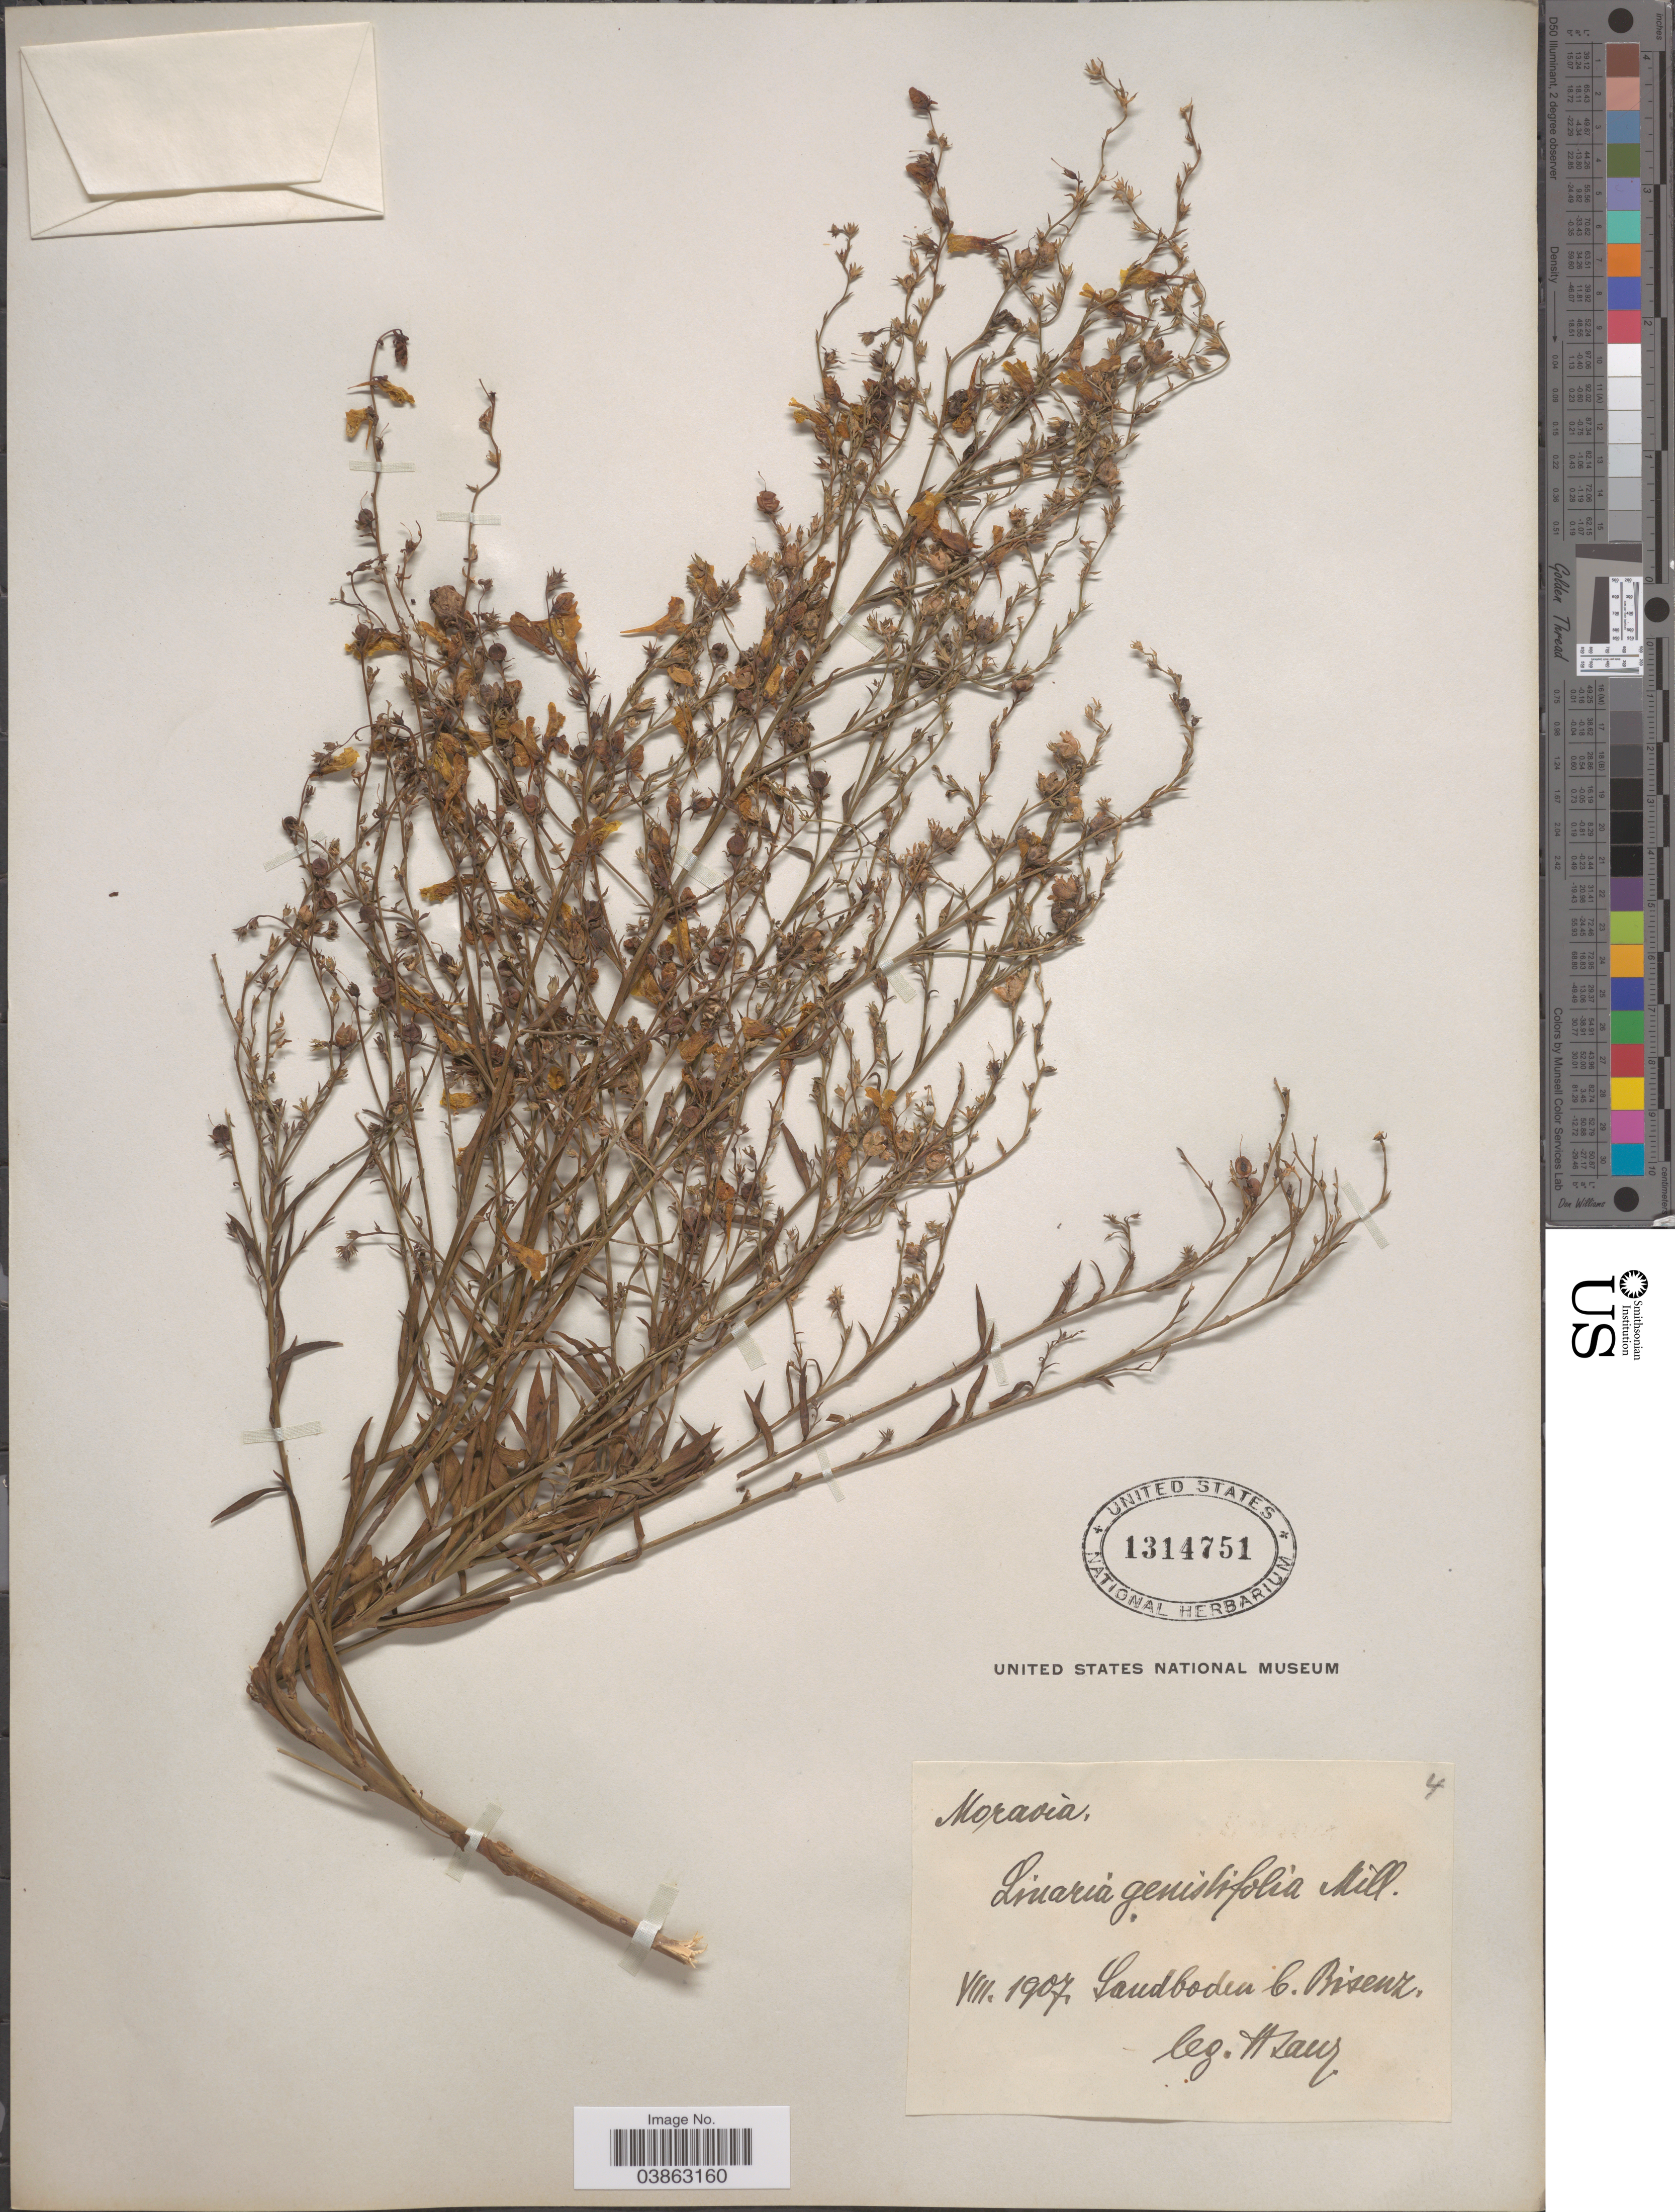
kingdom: Plantae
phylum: Tracheophyta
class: Magnoliopsida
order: Lamiales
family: Plantaginaceae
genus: Linaria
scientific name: Linaria genistifolia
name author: (L.) Mill.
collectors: H. Laus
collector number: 4?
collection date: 1907-08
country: Czechia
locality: Moravia. Sandboden b. Bisenz.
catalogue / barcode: US 1314751